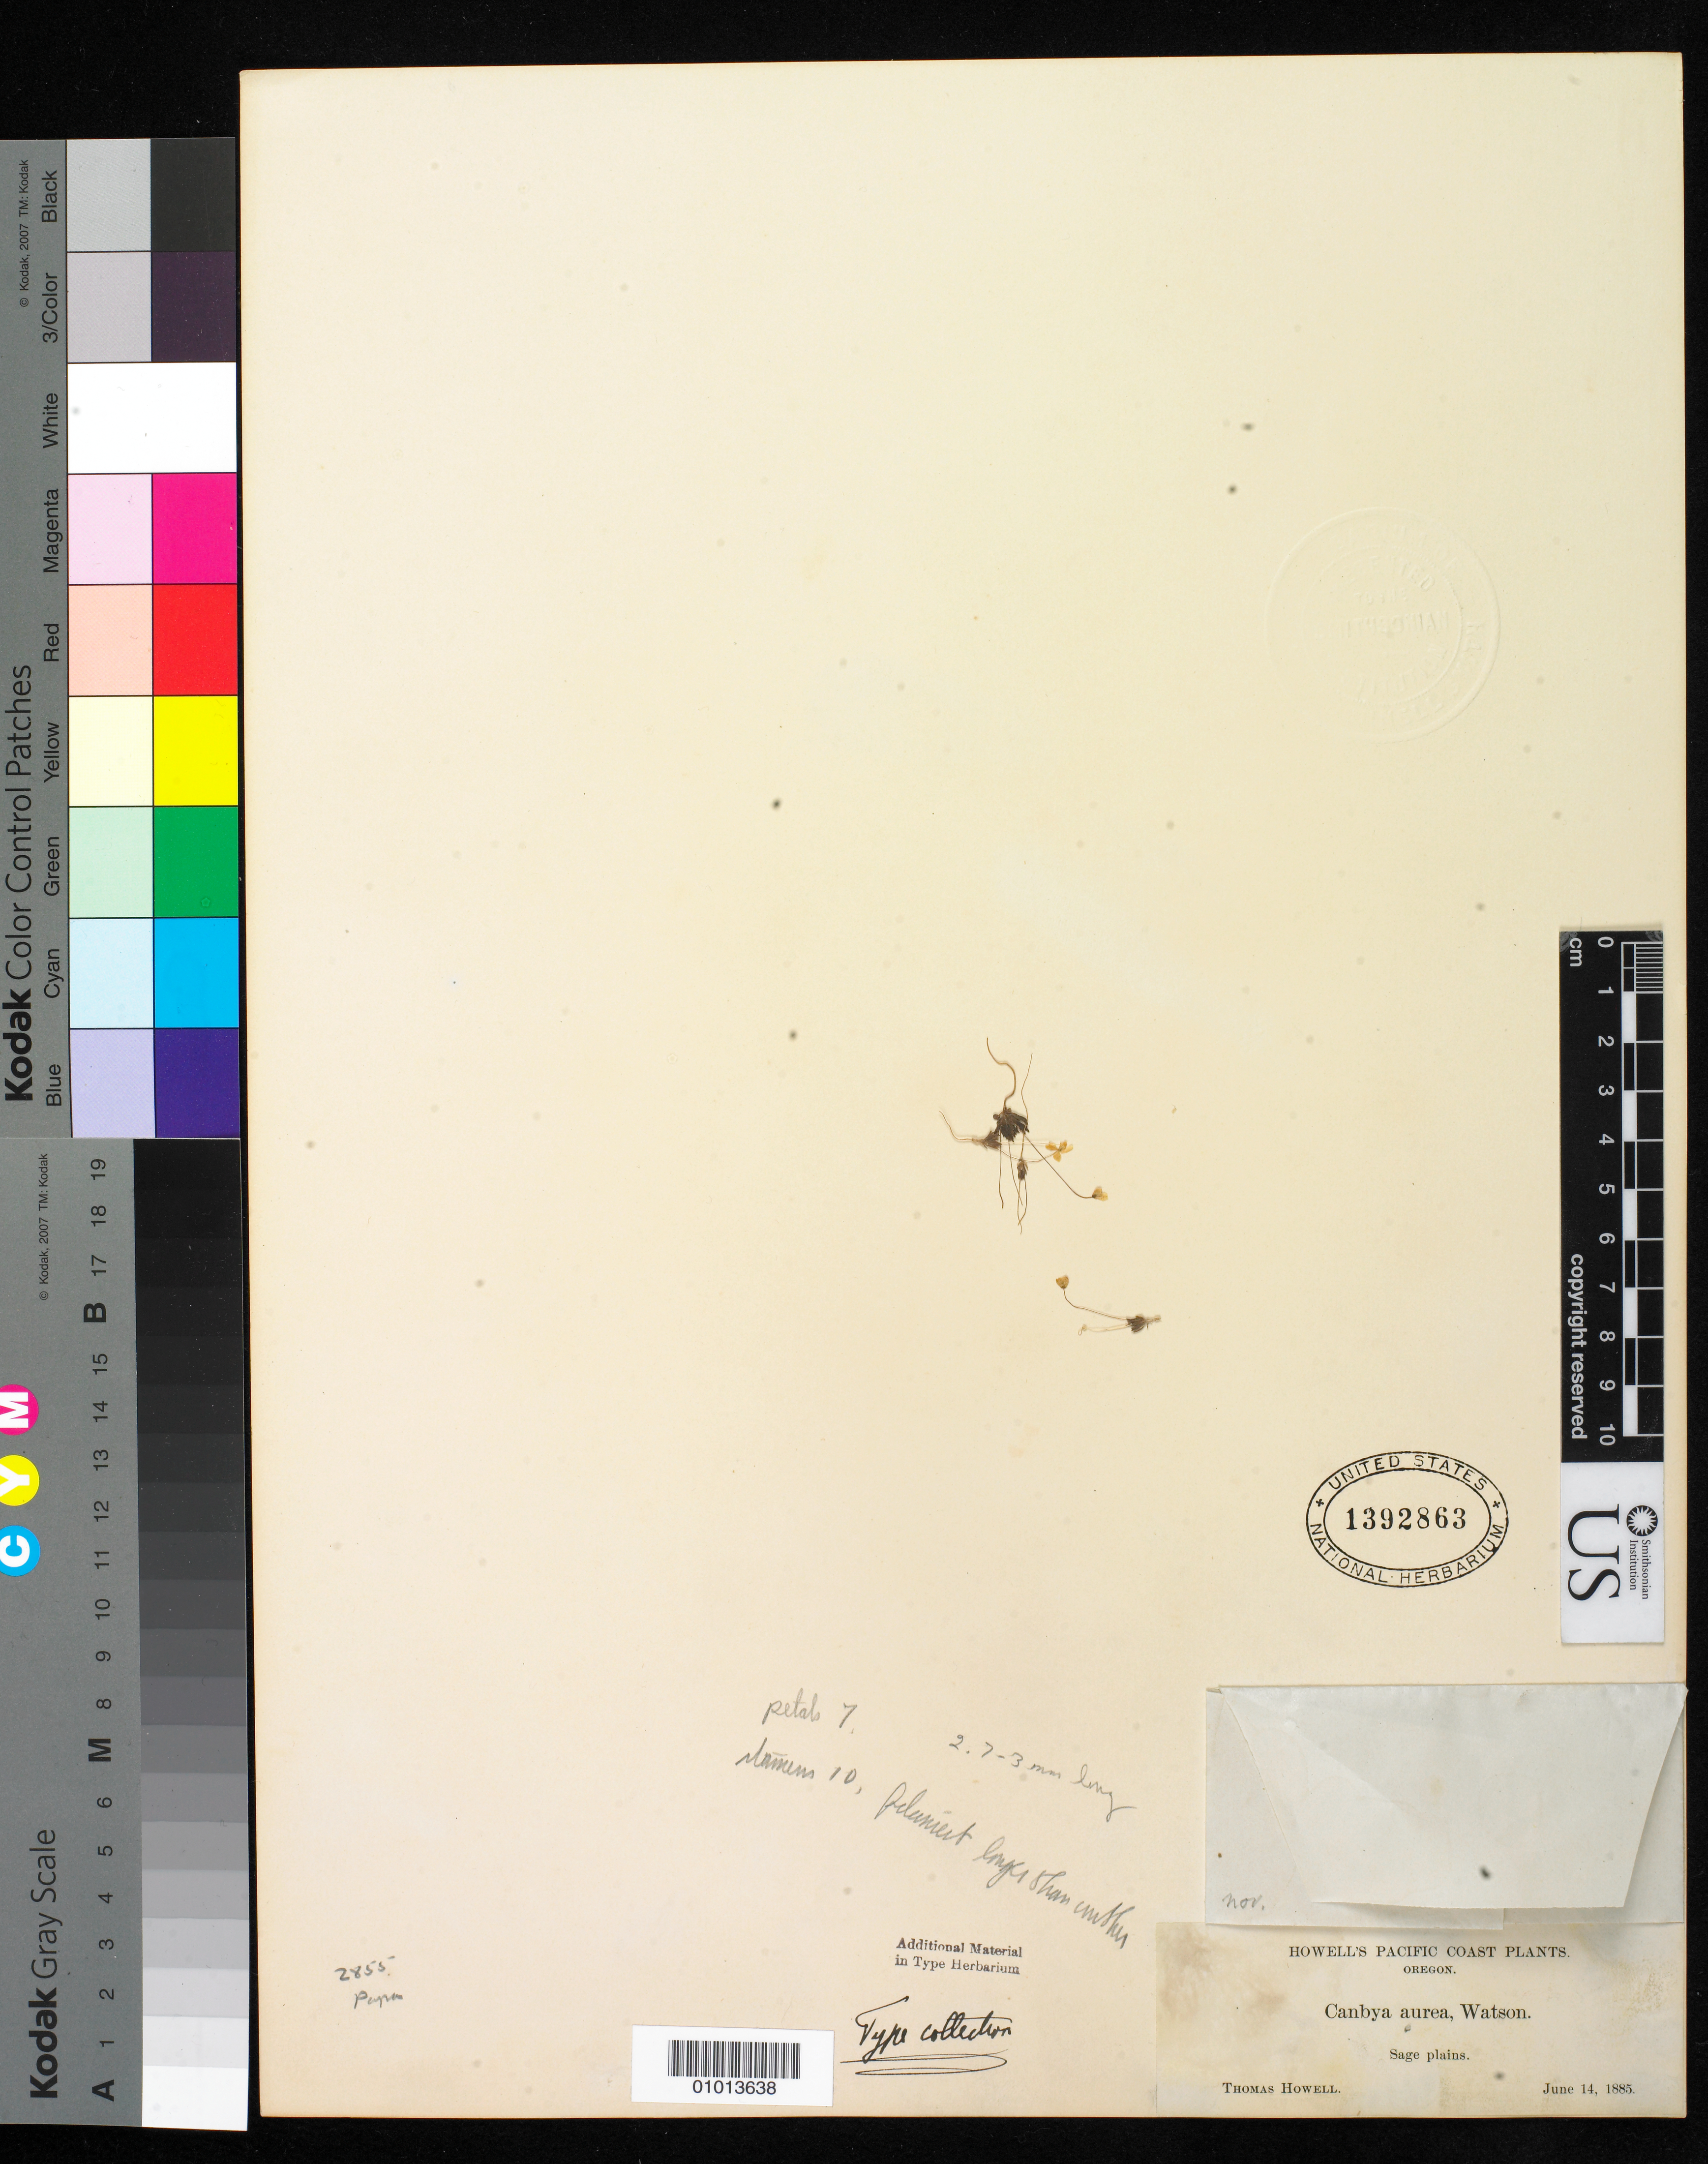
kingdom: Plantae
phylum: Tracheophyta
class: Magnoliopsida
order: Ranunculales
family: Papaveraceae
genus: Canbya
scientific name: Canbya aurea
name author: S. Watson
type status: Isotype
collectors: T. J. Howell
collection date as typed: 14 Jun 1885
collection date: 1885-06-14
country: United States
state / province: Oregon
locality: Sage plains.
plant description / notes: Specimen ex John Donnell Smith herbarium.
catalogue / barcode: US 1392863